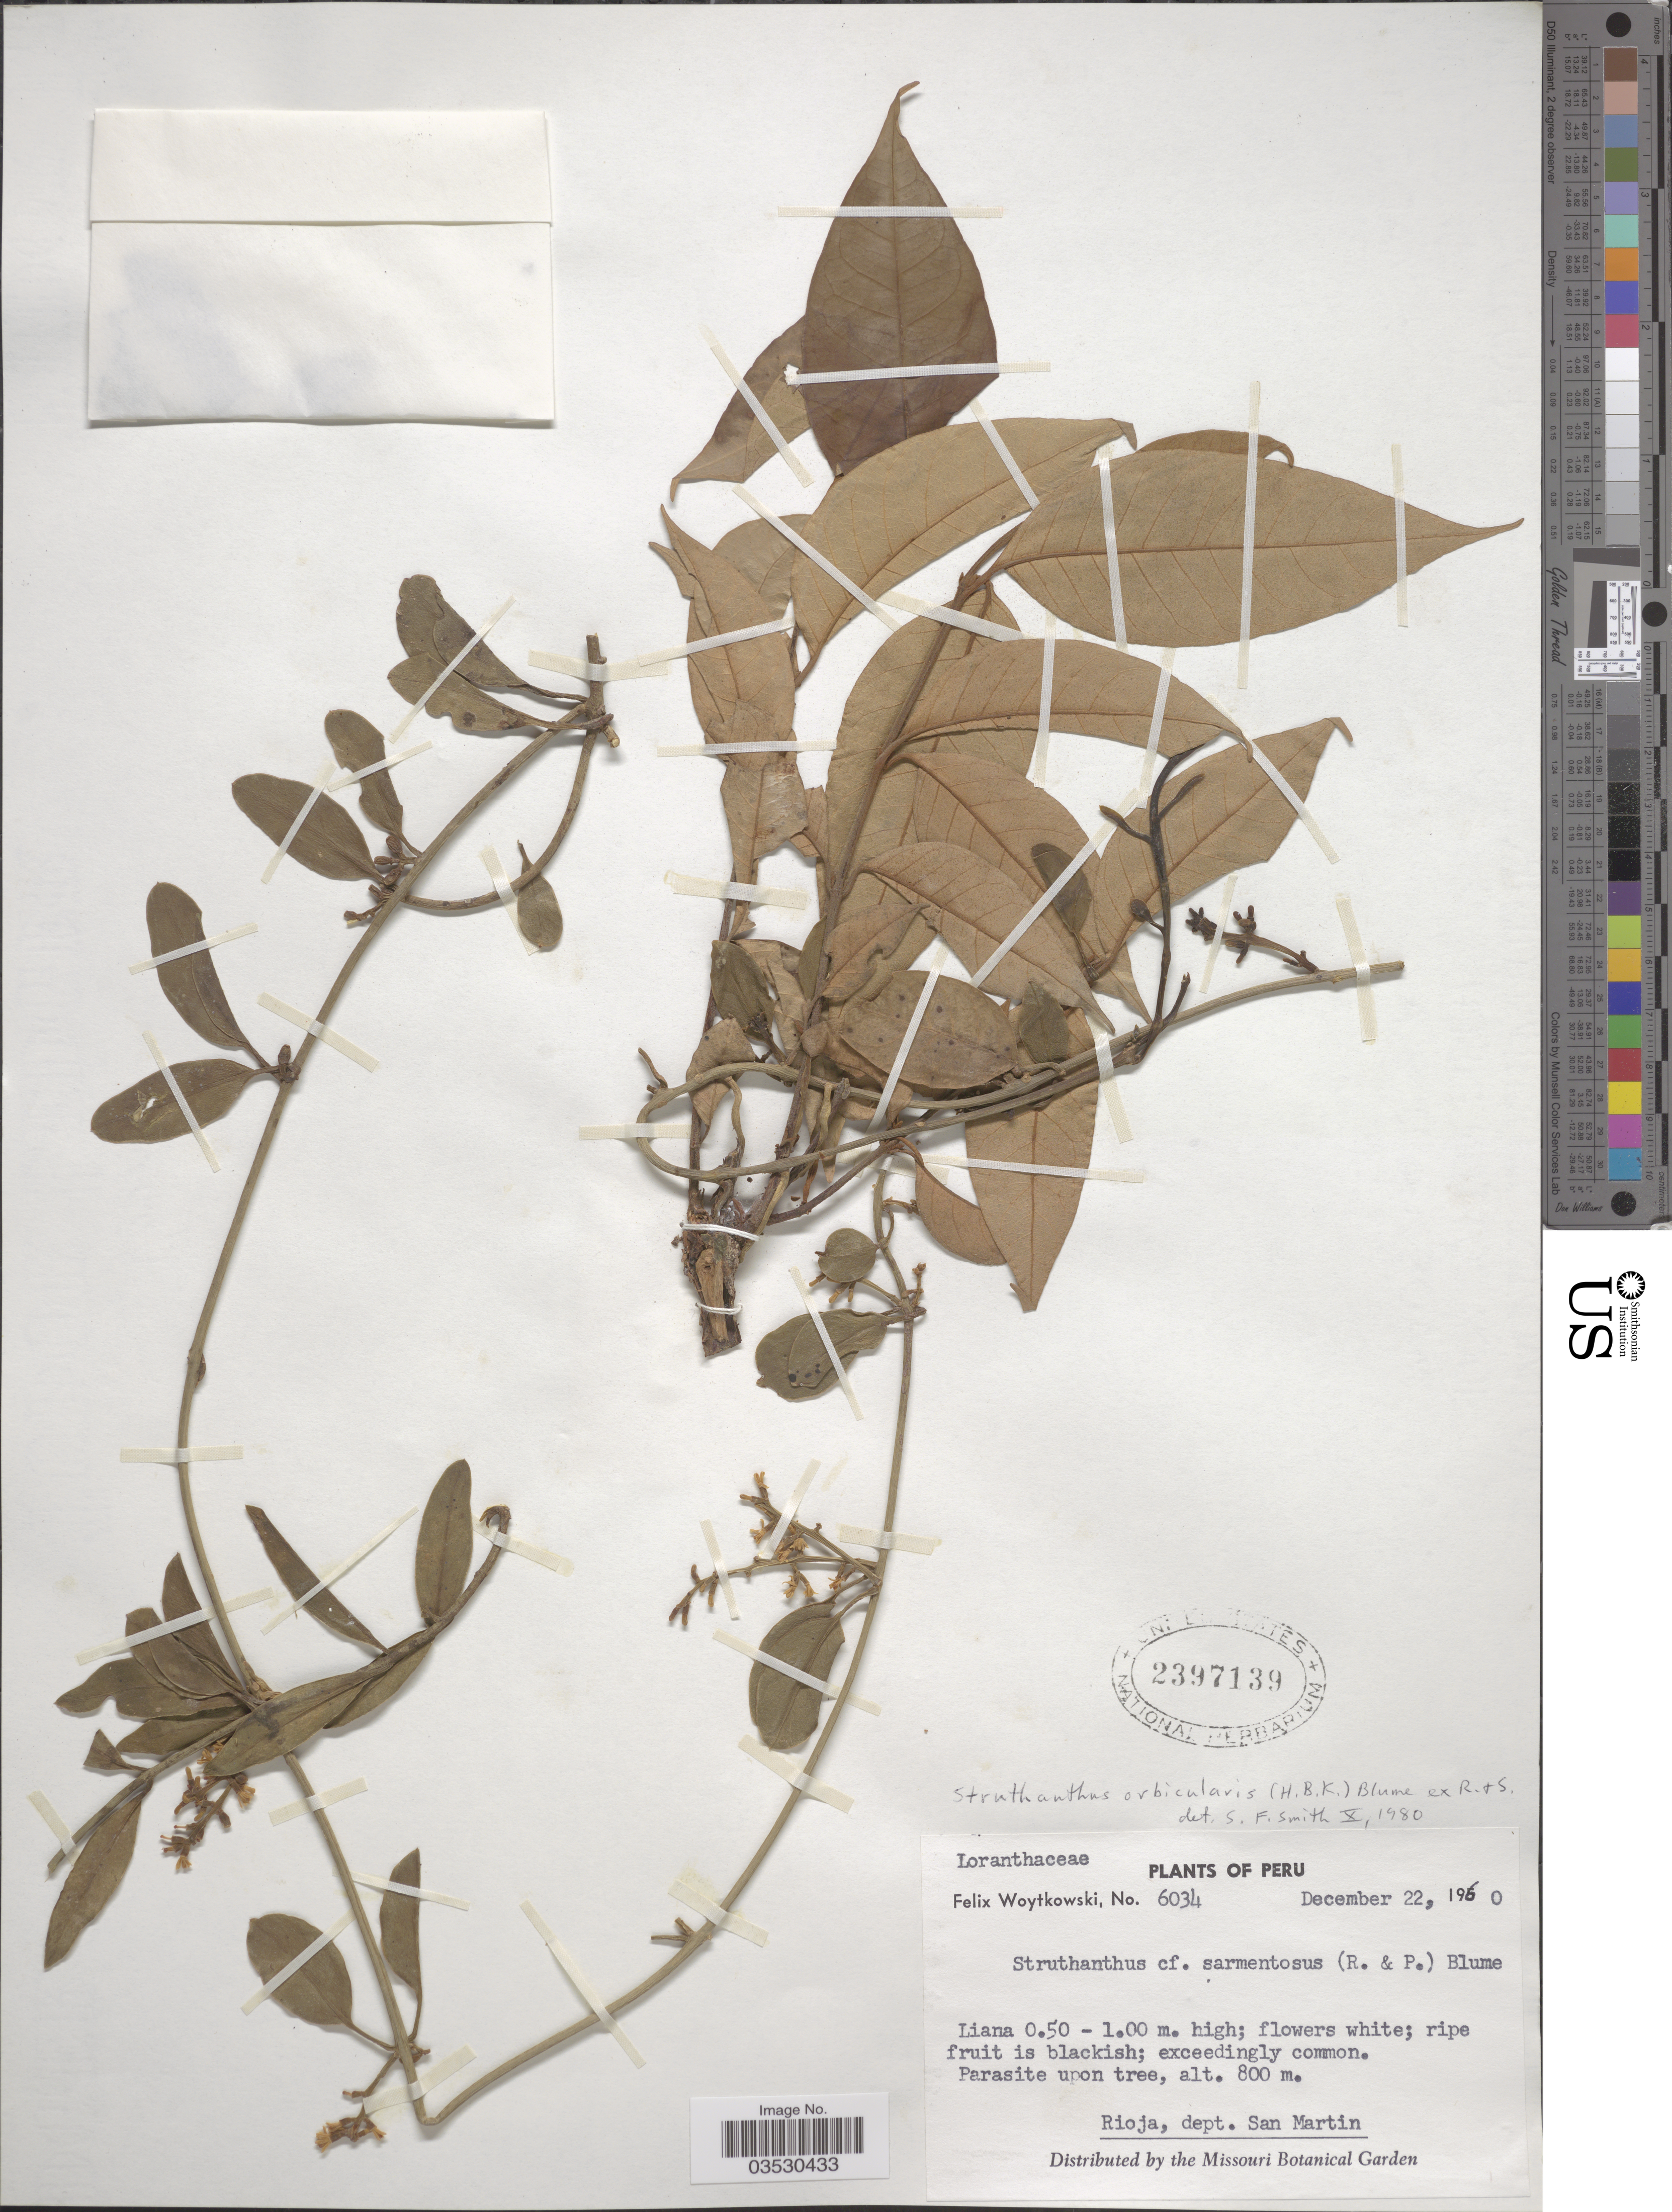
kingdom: Plantae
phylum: Tracheophyta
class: Magnoliopsida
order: Santalales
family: Loranthaceae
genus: Struthanthus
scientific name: Struthanthus orbicularis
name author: (Kunth) Blume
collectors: F. Woytkowski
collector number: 6034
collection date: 1960-12-22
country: Peru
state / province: San Martín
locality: Rioja, dept. San Martin.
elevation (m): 800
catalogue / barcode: US 2397139